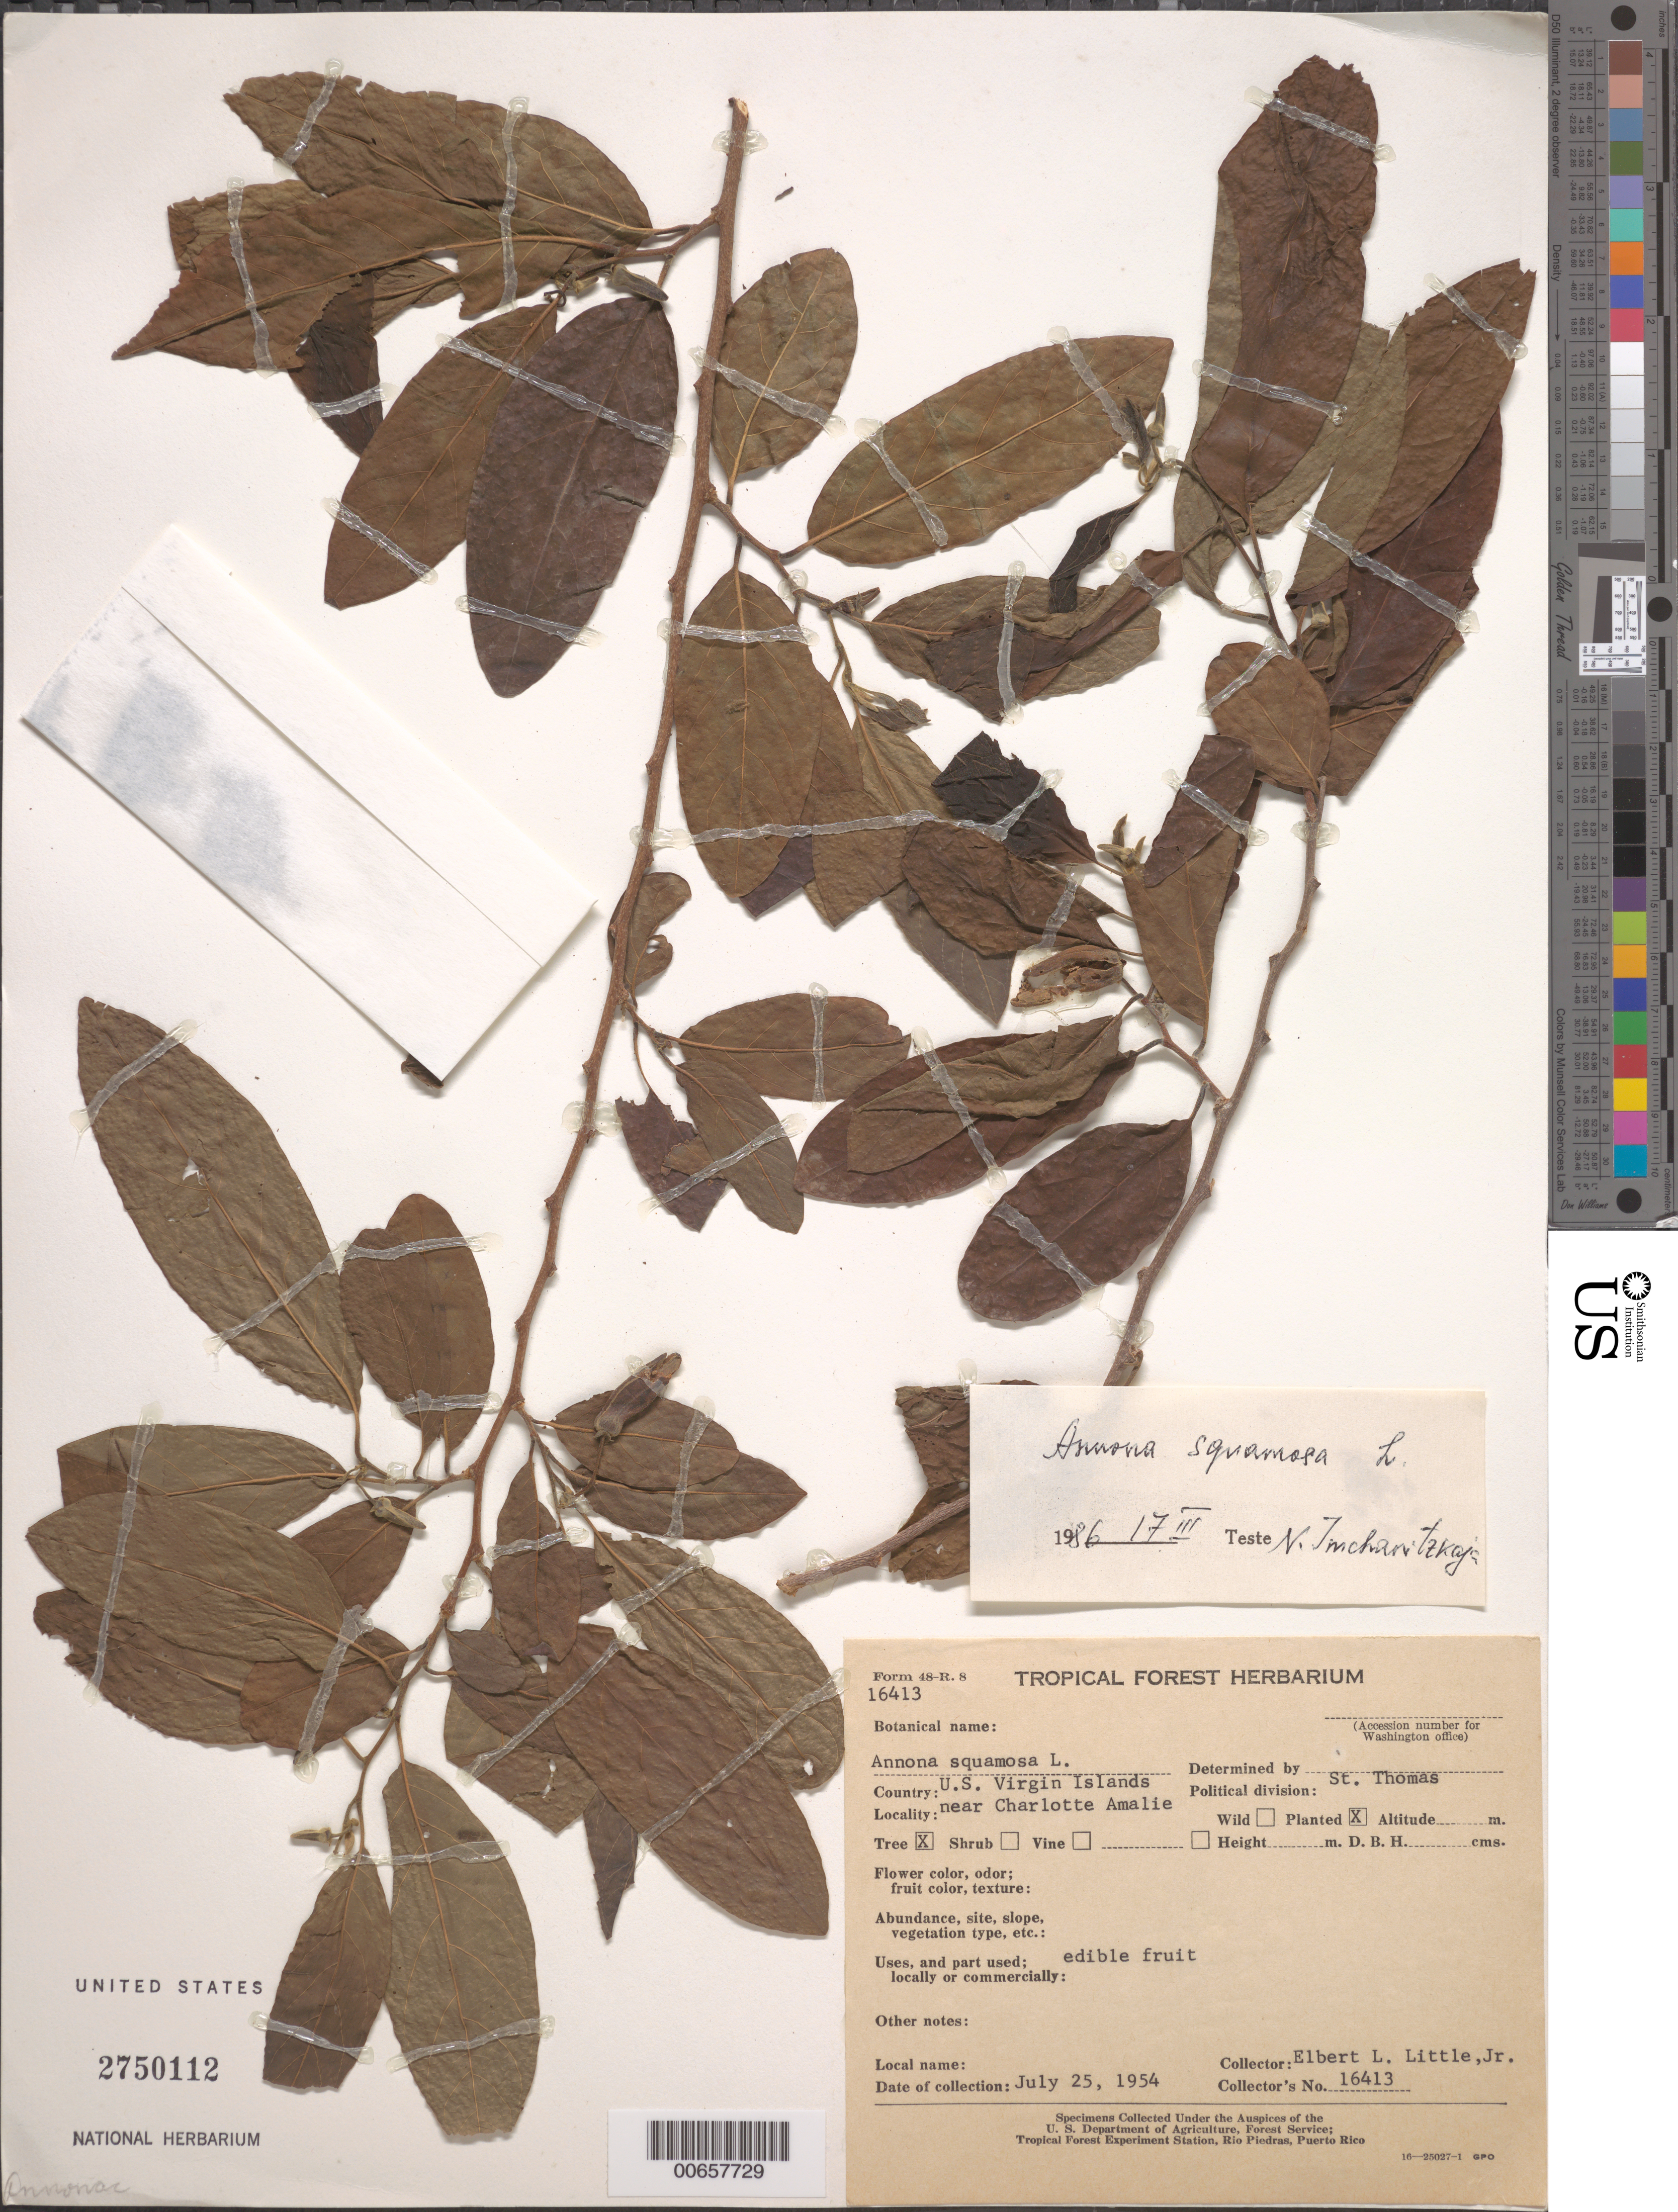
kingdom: Plantae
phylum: Tracheophyta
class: Magnoliopsida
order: Magnoliales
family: Annonaceae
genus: Annona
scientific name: Annona squamosa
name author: L.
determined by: McChanitzkaja, N.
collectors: E. L. Little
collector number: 16413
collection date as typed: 25 Jul 1954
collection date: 1954-07-25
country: U.S. Virgin Islands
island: St. Thomas Island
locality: Charlotte Amalie, near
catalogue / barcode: US 2750112